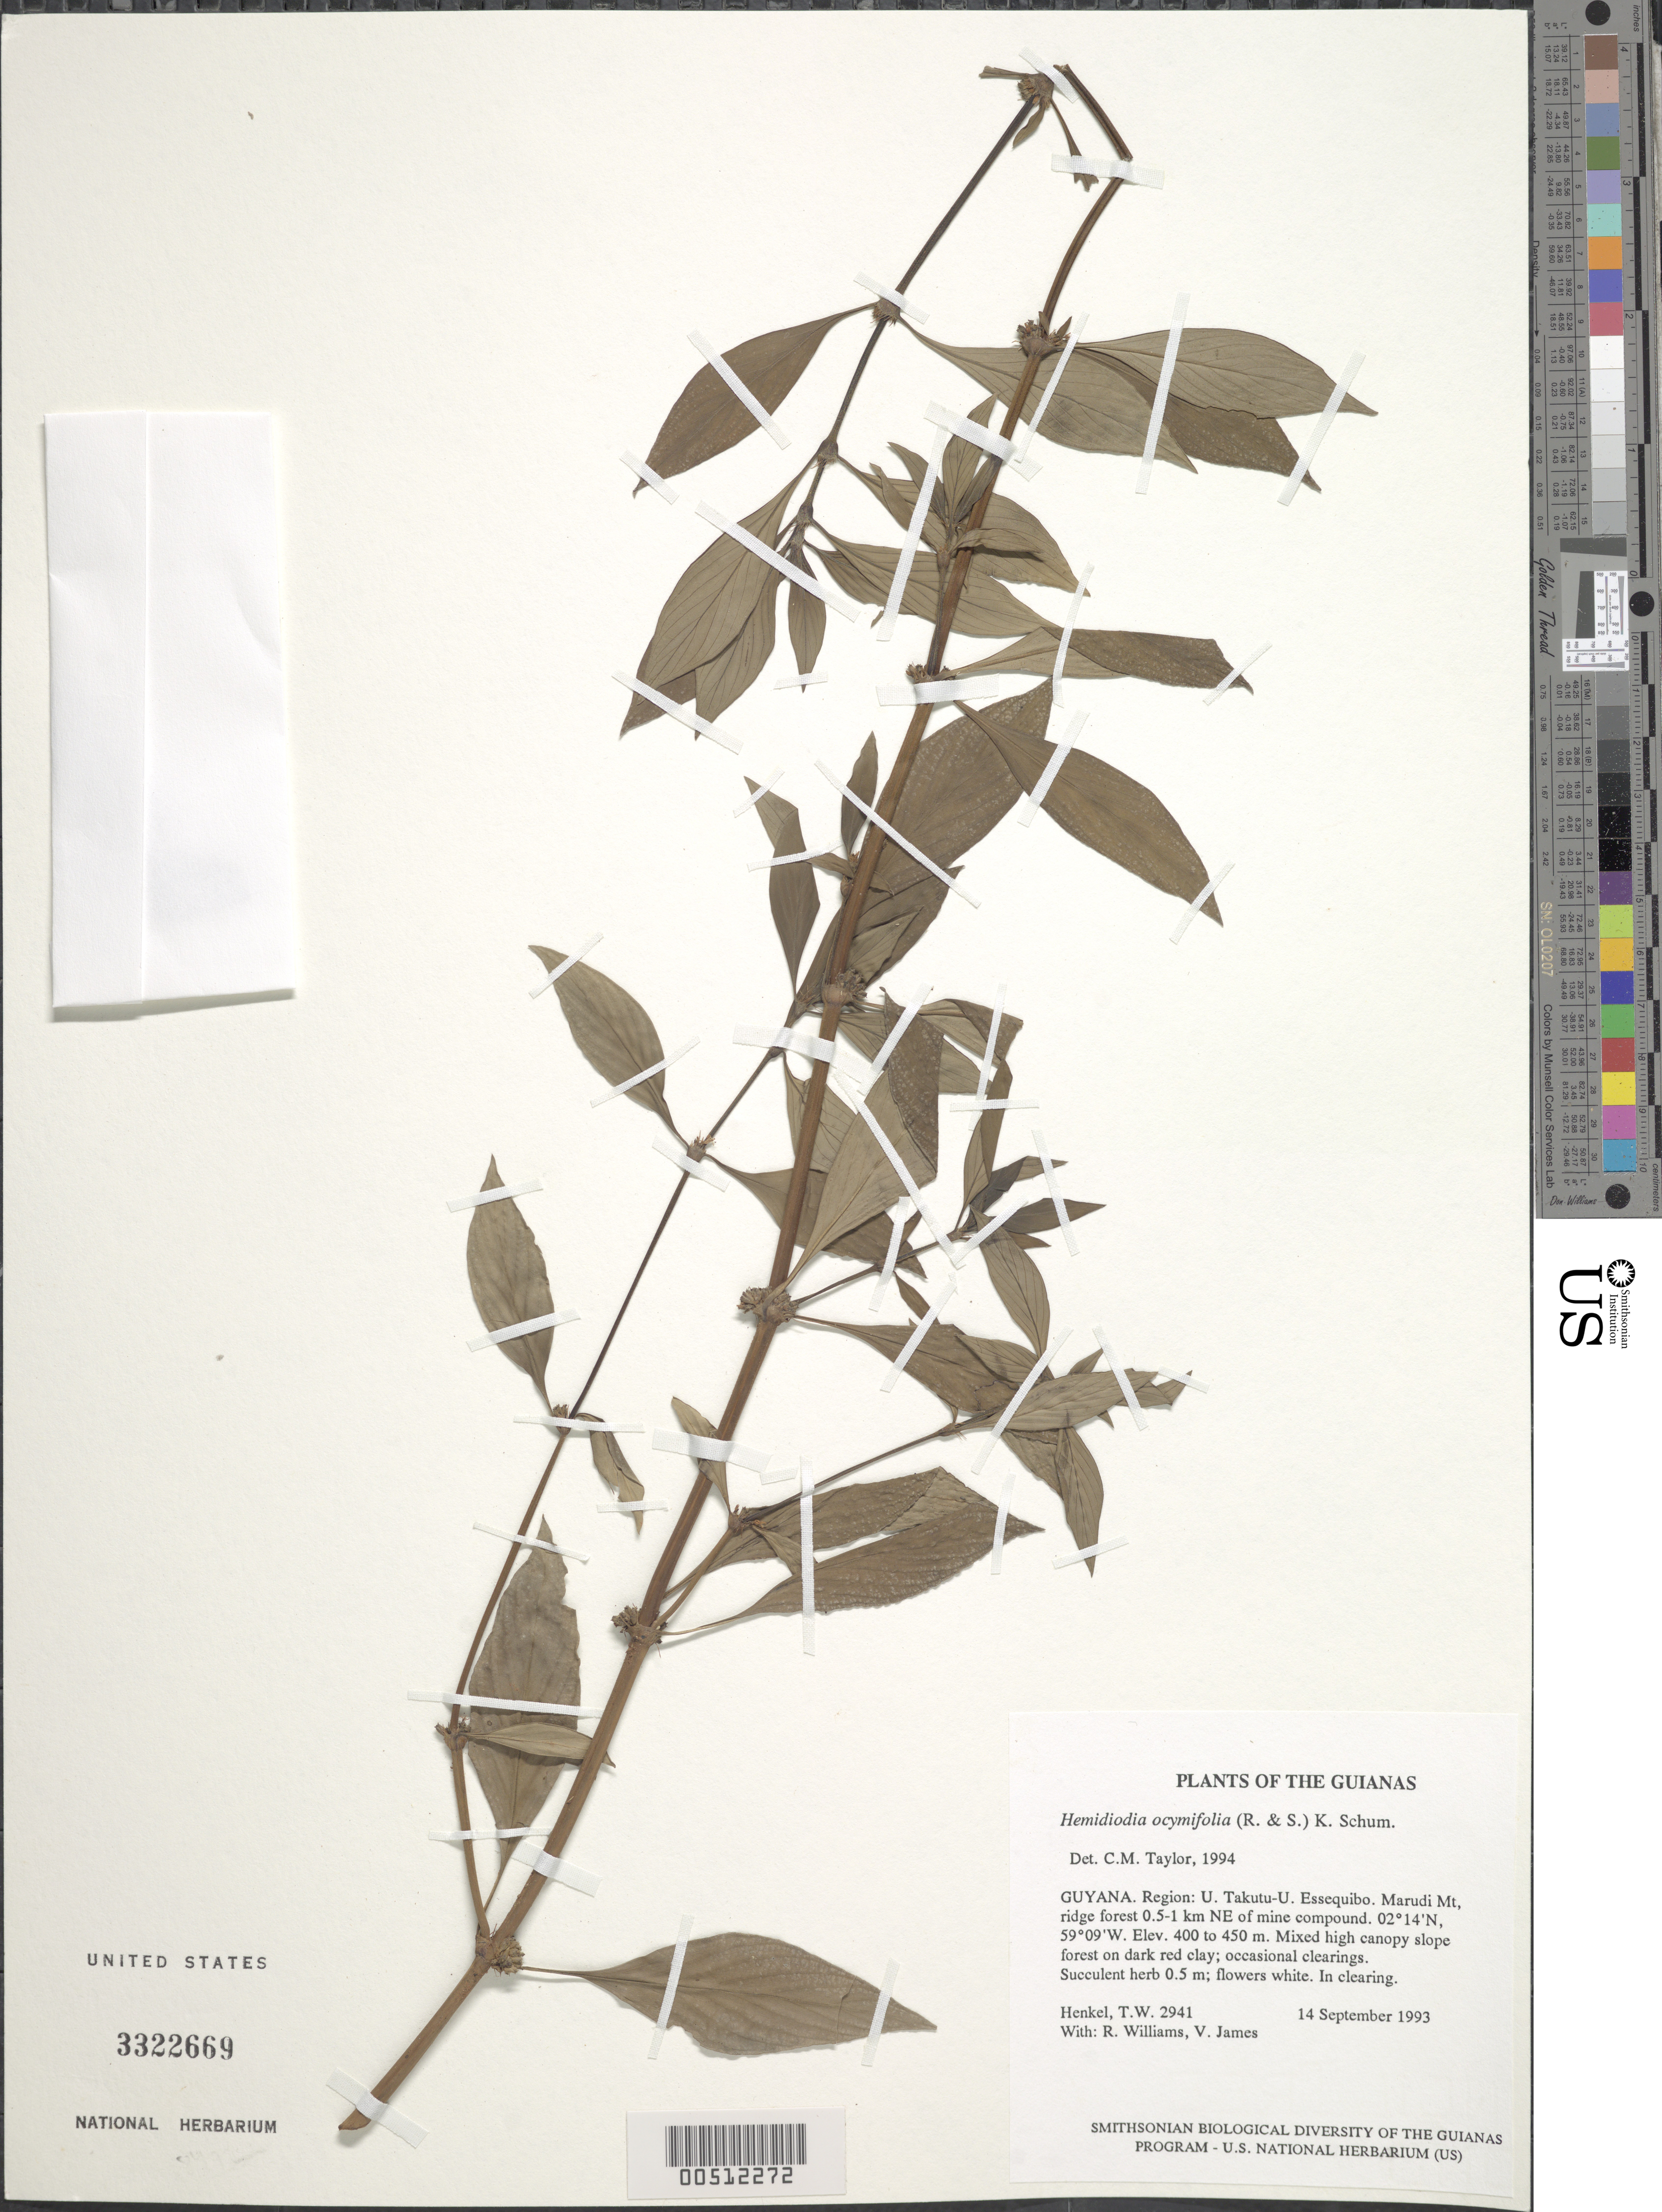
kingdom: Plantae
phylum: Tracheophyta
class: Magnoliopsida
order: Gentianales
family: Rubiaceae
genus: Hemidiodia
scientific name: Hemidiodia ocymifolia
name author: (Willd. ex Roem. & Schult.) K. Schum.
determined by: Taylor, Charlotte M.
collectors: T. Henkel, R. Williams & V. James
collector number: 2941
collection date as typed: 14 September 1993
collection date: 1993-09-14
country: Guyana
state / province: U. Takutu-U. Essequibo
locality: Marudi Mt, ridge forest 0.5-1 km NE of mine compound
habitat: Mixed high canopy slope forest on dark red clay; occasional clearings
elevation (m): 400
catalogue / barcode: US 3322669